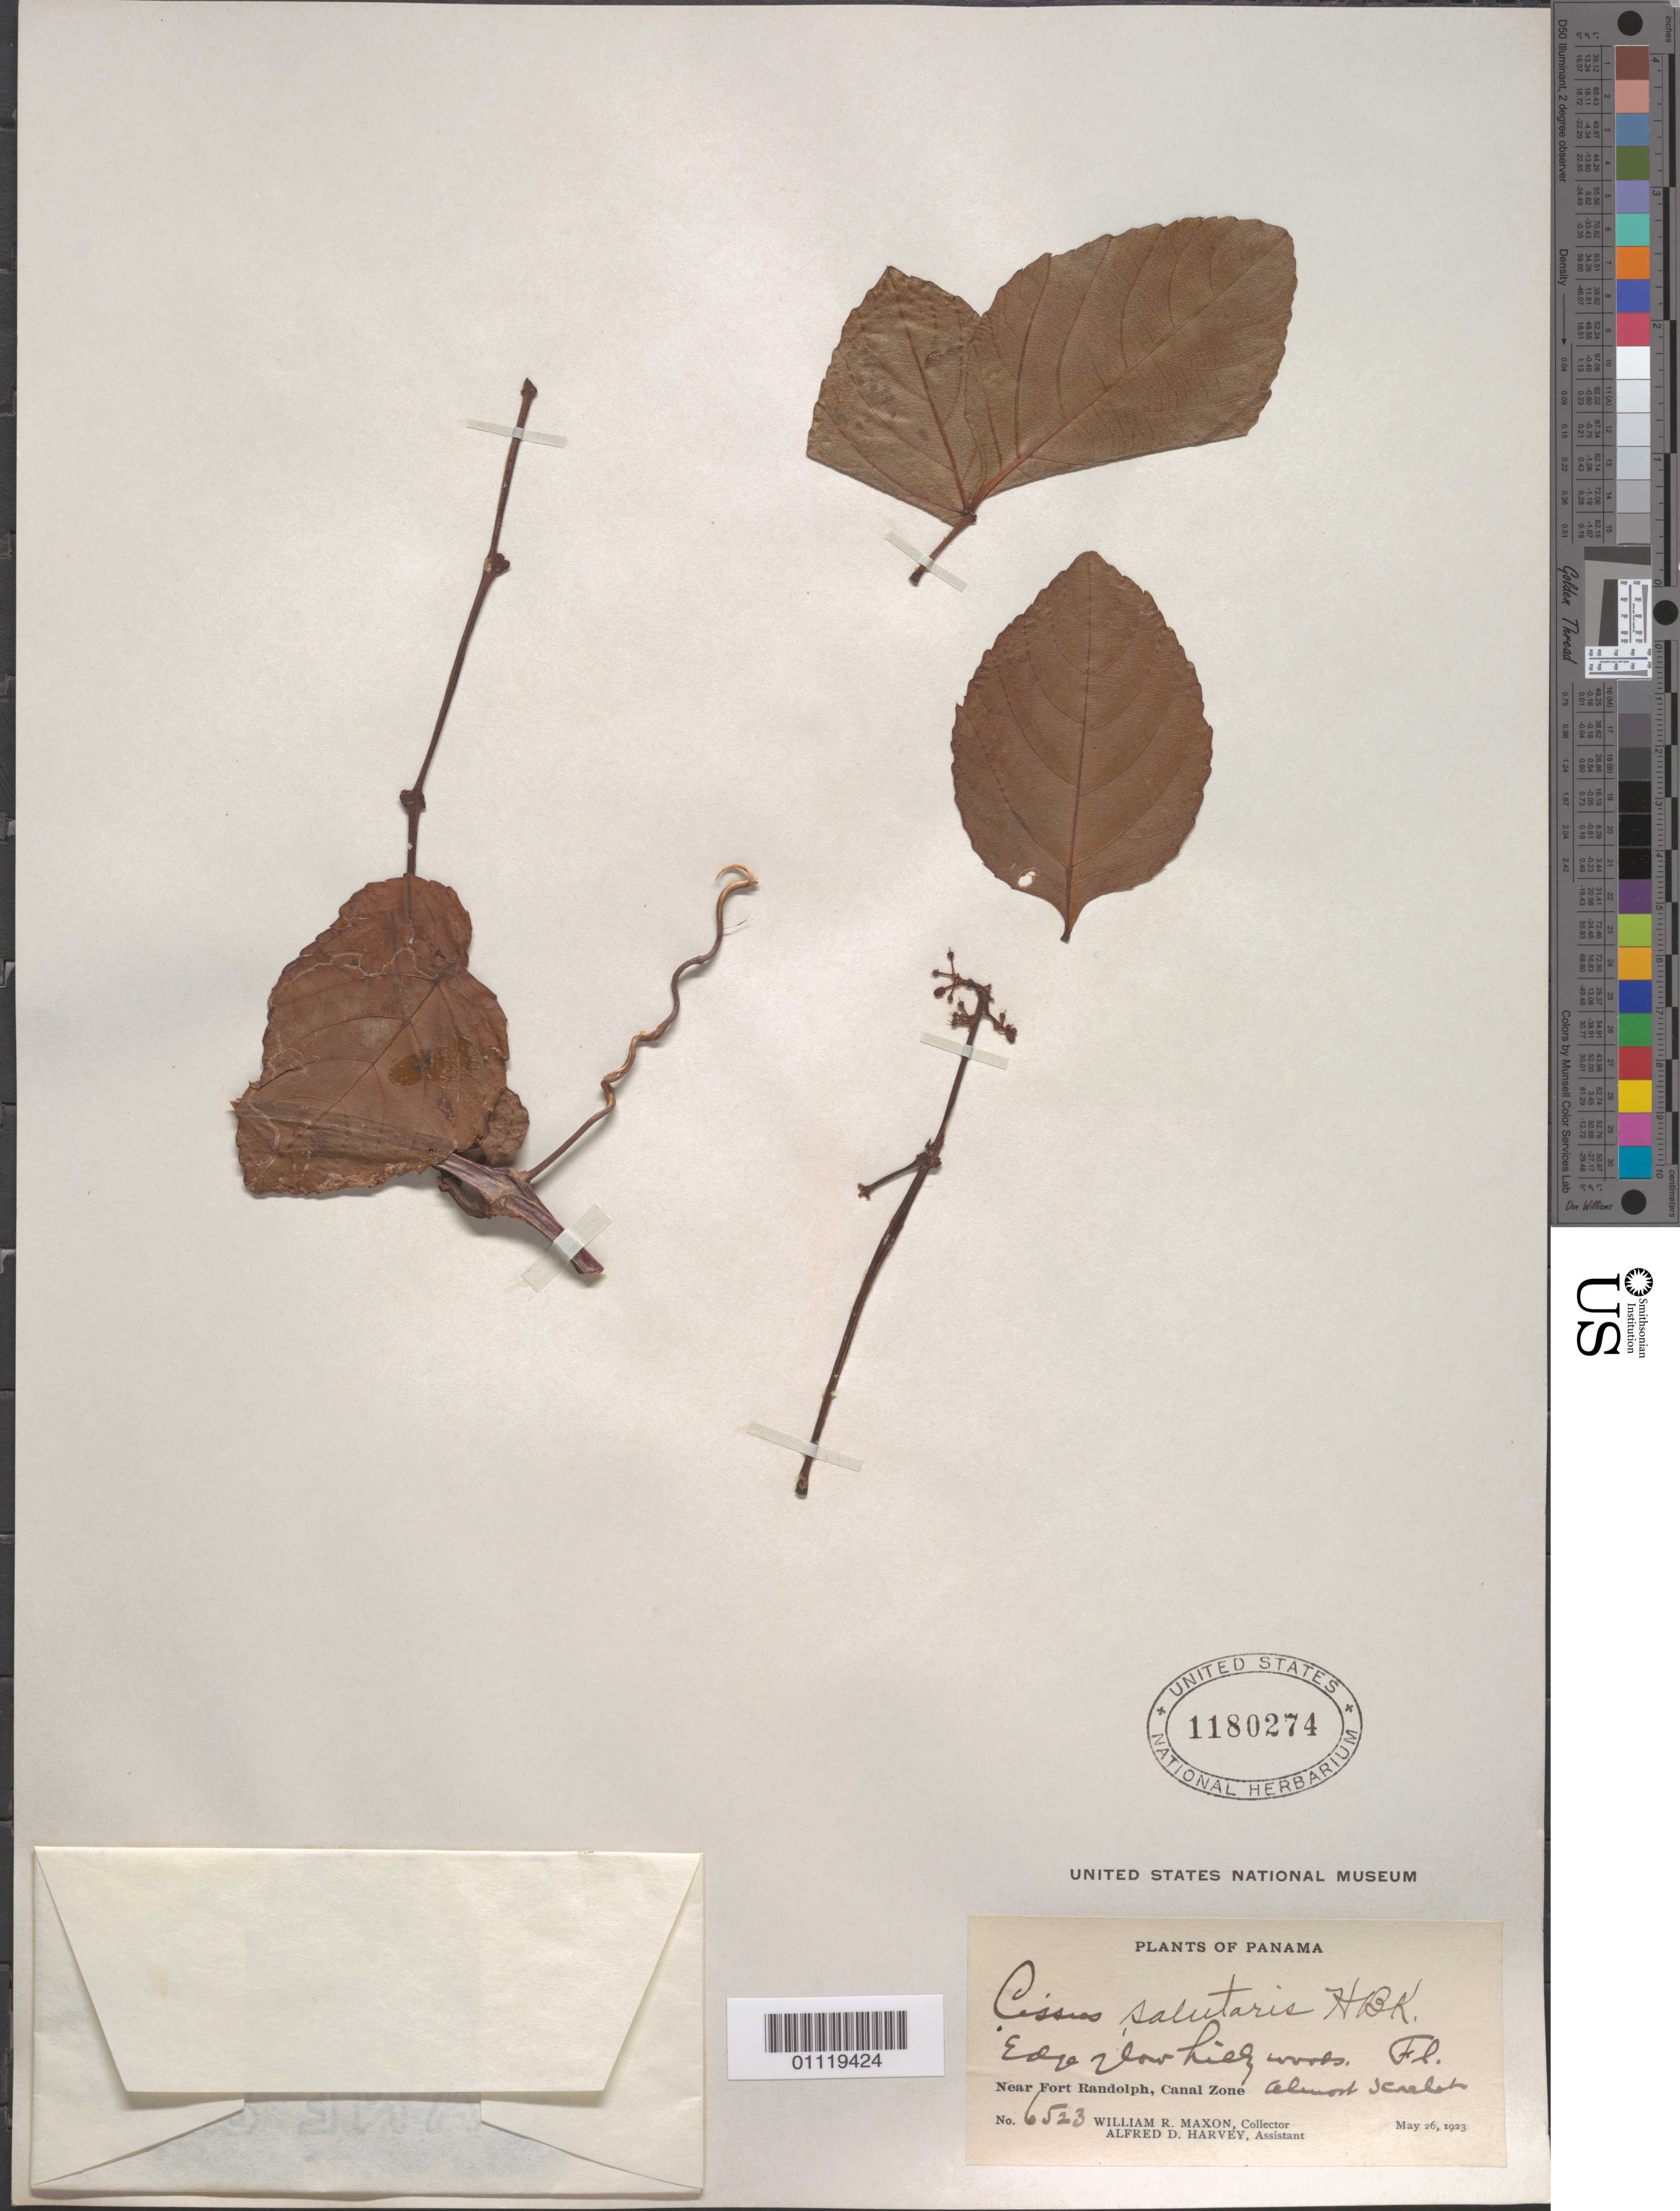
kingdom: Plantae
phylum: Tracheophyta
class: Magnoliopsida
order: Vitales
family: Vitaceae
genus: Cissus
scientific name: Cissus erosa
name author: Rich.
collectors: W. R. Maxon & A. D. Harvey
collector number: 6523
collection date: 1923-05-26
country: Panama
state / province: Colón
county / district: Canal Zone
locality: Near Fort Randolph.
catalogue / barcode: US 1180274